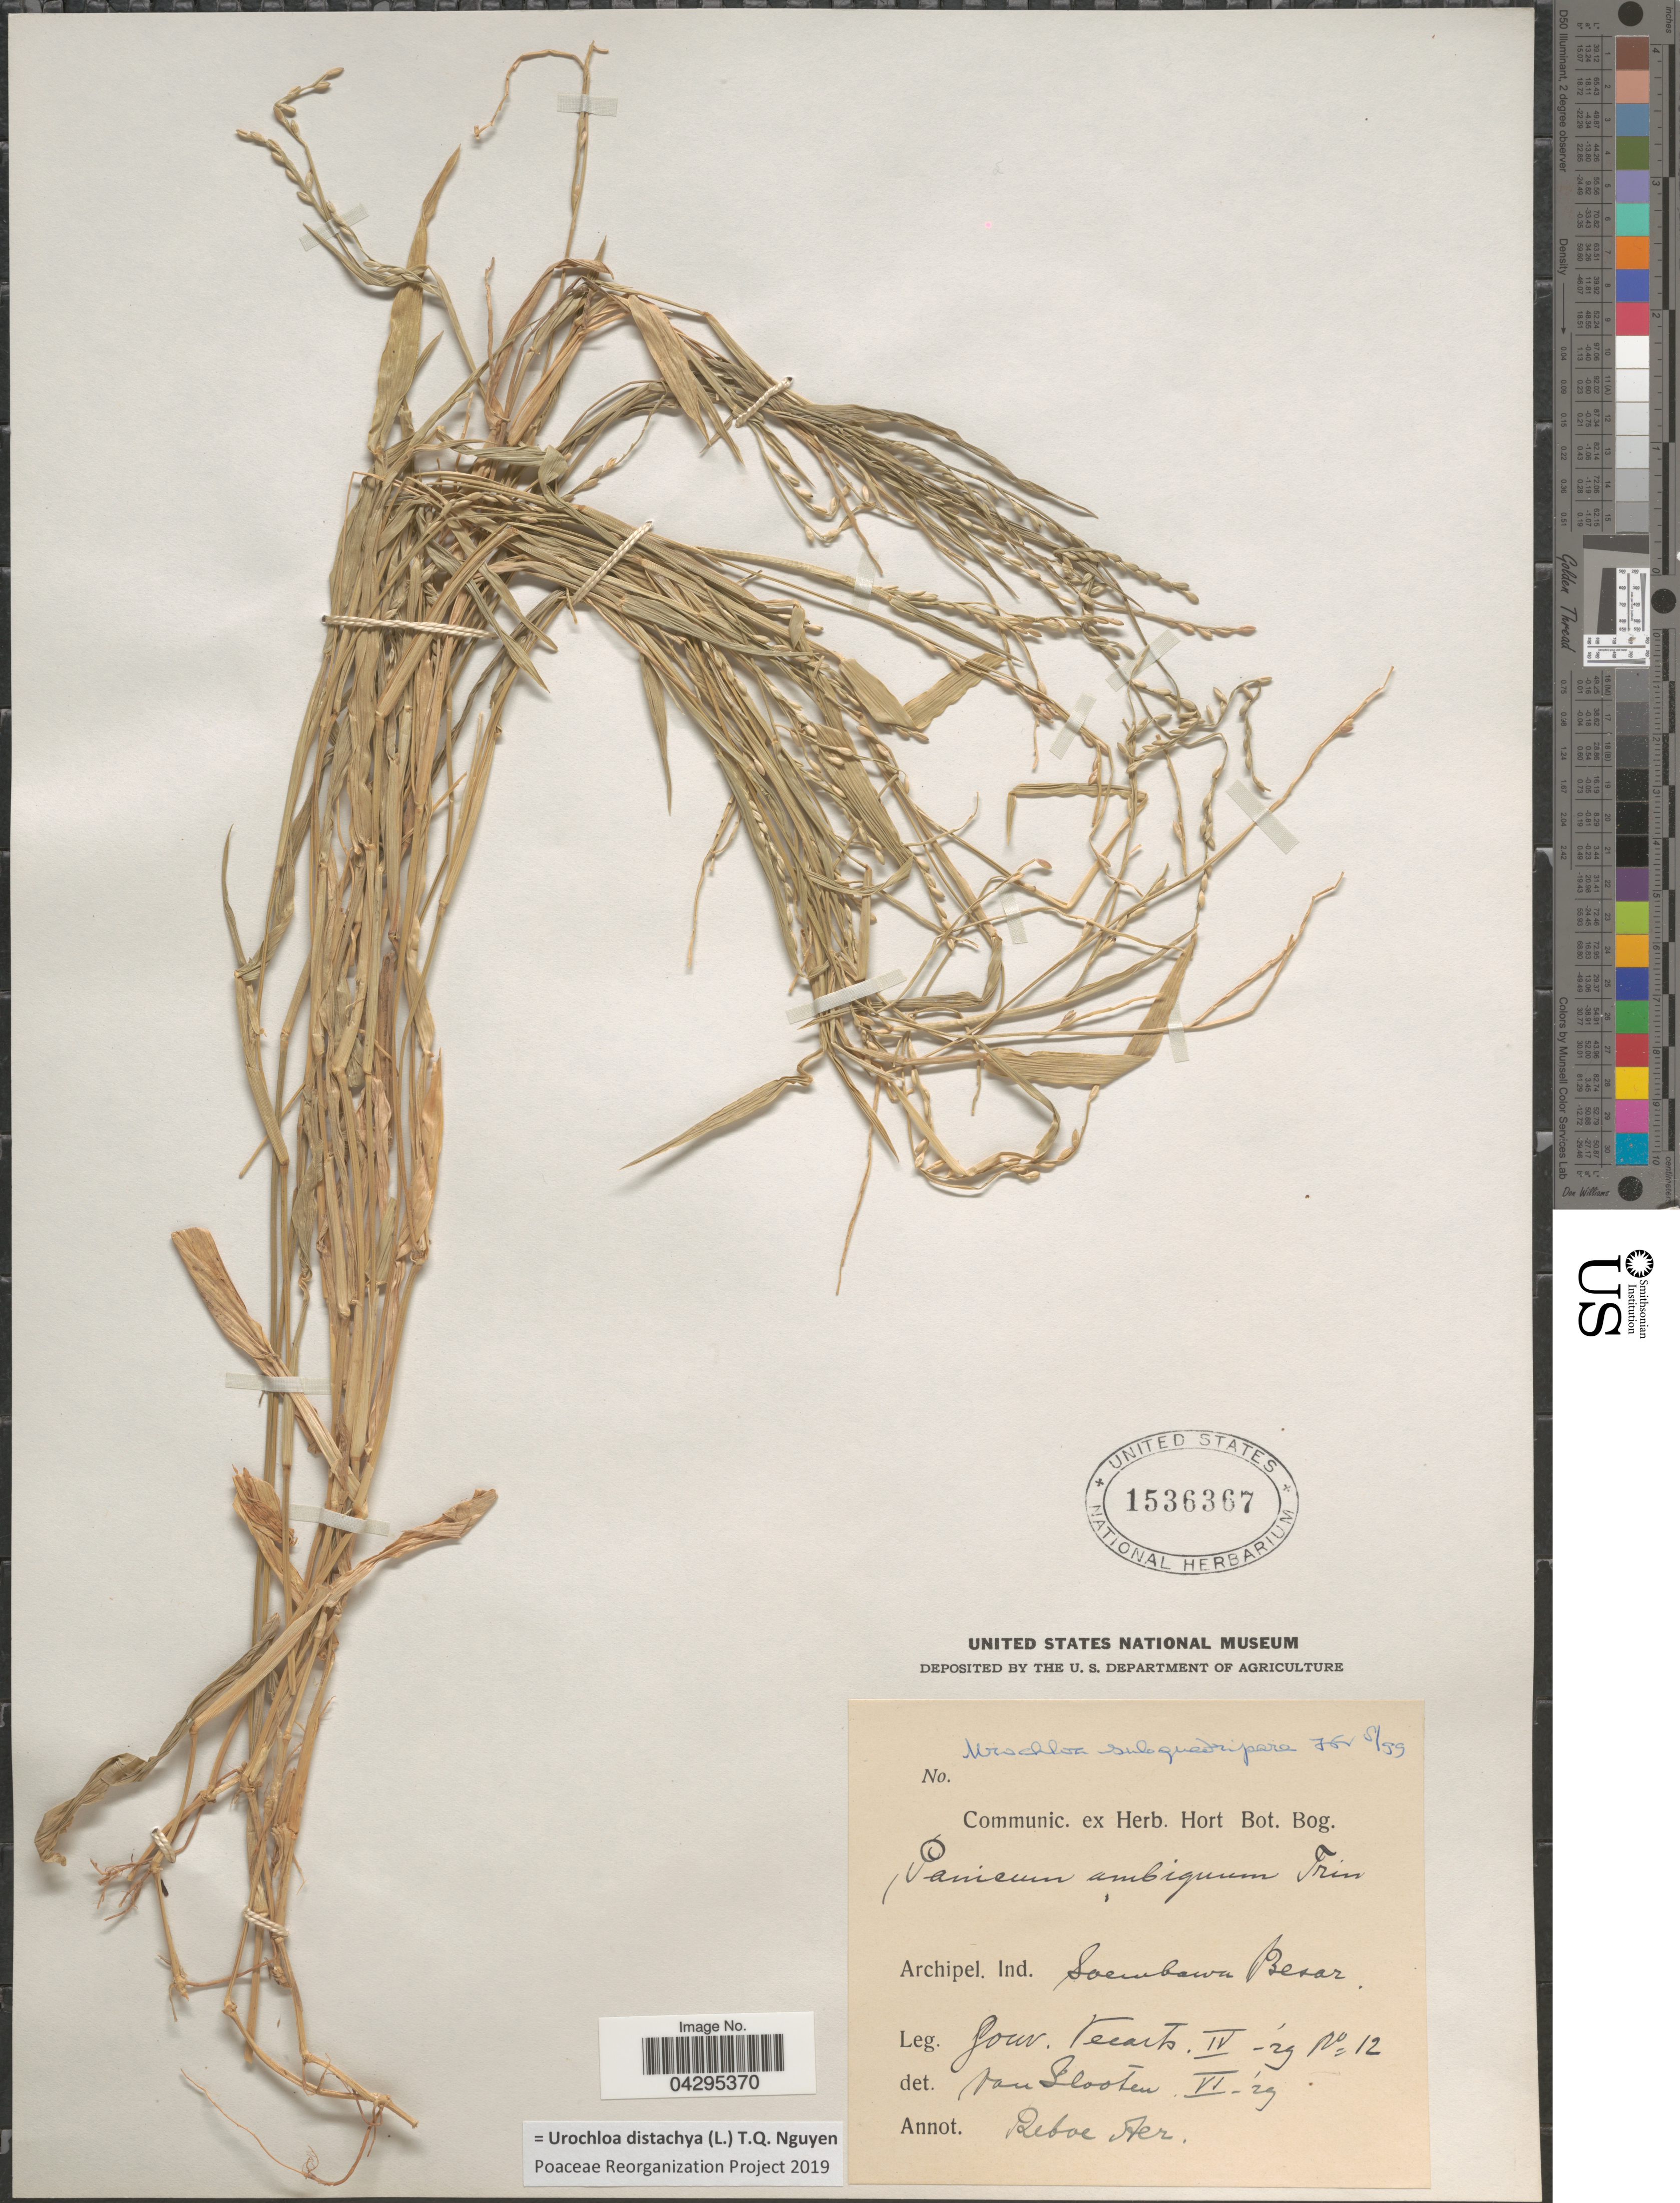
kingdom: Plantae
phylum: Tracheophyta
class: Liliopsida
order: Poales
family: Poaceae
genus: Urochloa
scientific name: Urochloa distachya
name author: (L.) T.Q. Nguyen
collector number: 12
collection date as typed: Transcribed d/m/y: /4/29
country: Indonesia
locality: Archipel. Ind. Soembawa Beasr.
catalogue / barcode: US 1536367